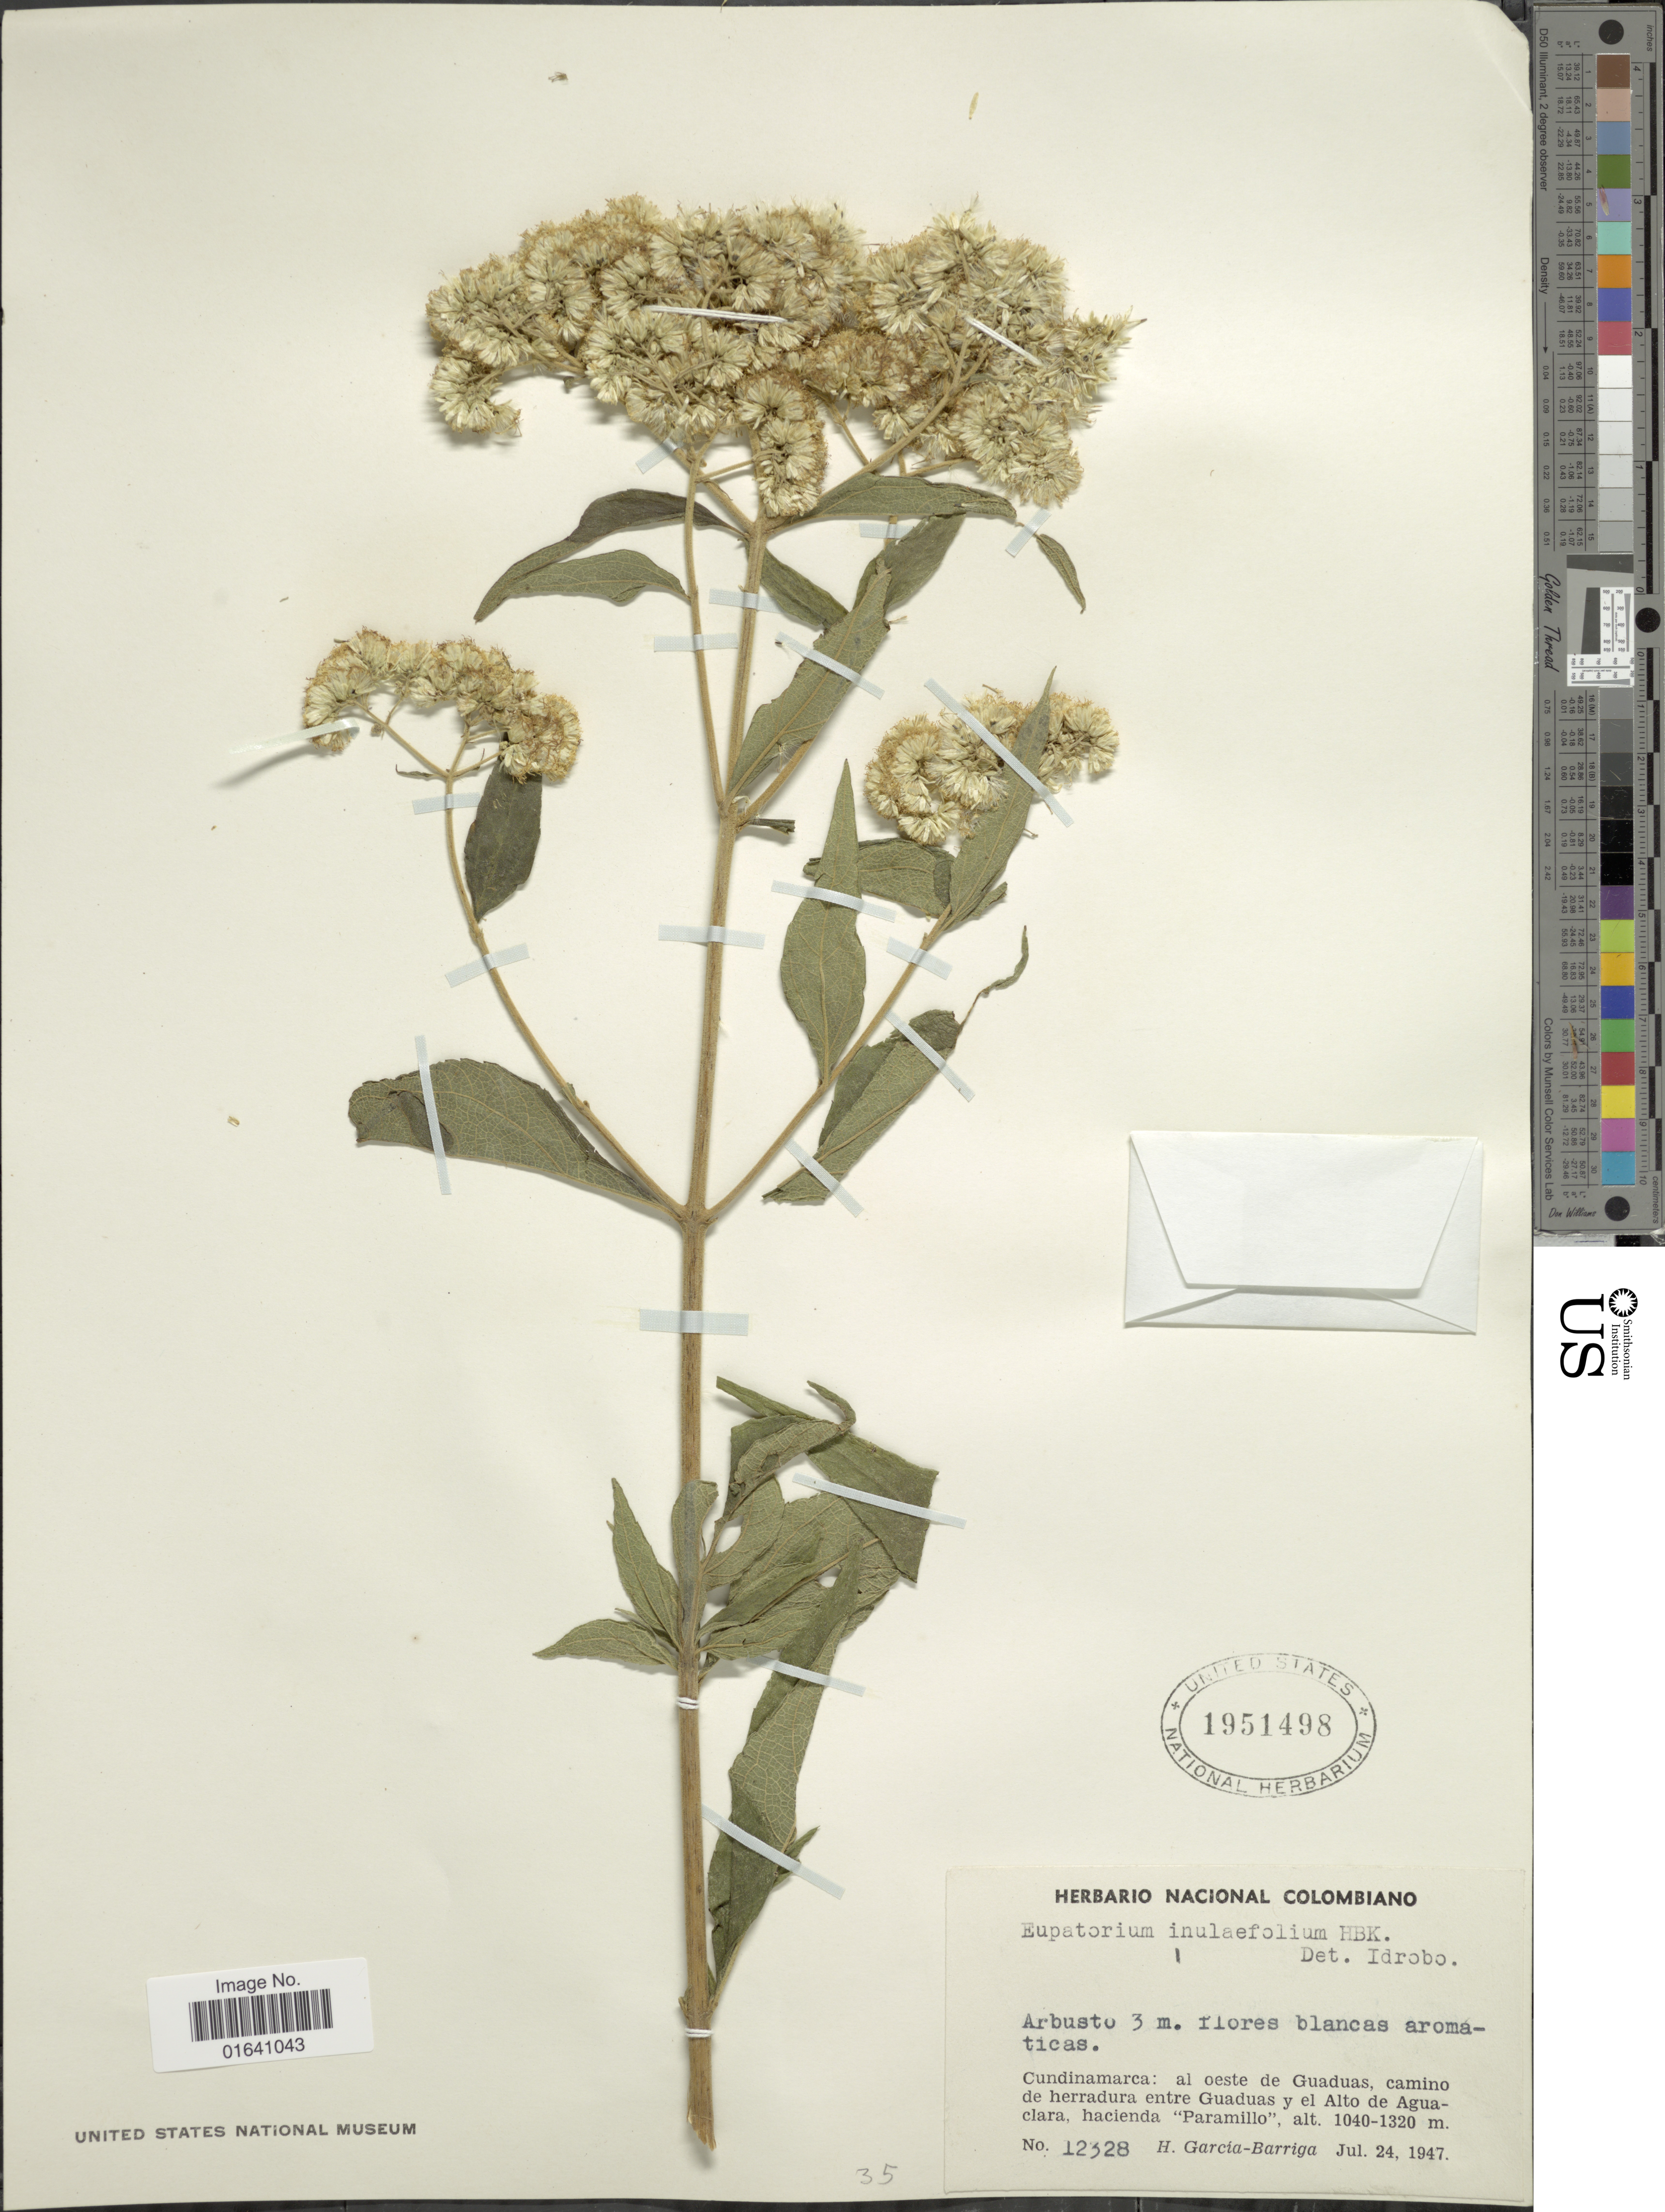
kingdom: Plantae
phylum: Tracheophyta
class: Magnoliopsida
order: Asterales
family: Asteraceae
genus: Austroeupatorium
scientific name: Austroeupatorium inulaefolium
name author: (Kunth) R.M. King & H. Rob.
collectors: H. García Barriga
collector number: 12328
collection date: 1947-07-24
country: Colombia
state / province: Cundinamarca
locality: Al oeste de Guaduas, camino de herradura entre Guadus y el Alto de Aguaclara, hacienda 'Paramillo'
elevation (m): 1040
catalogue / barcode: US 1951498